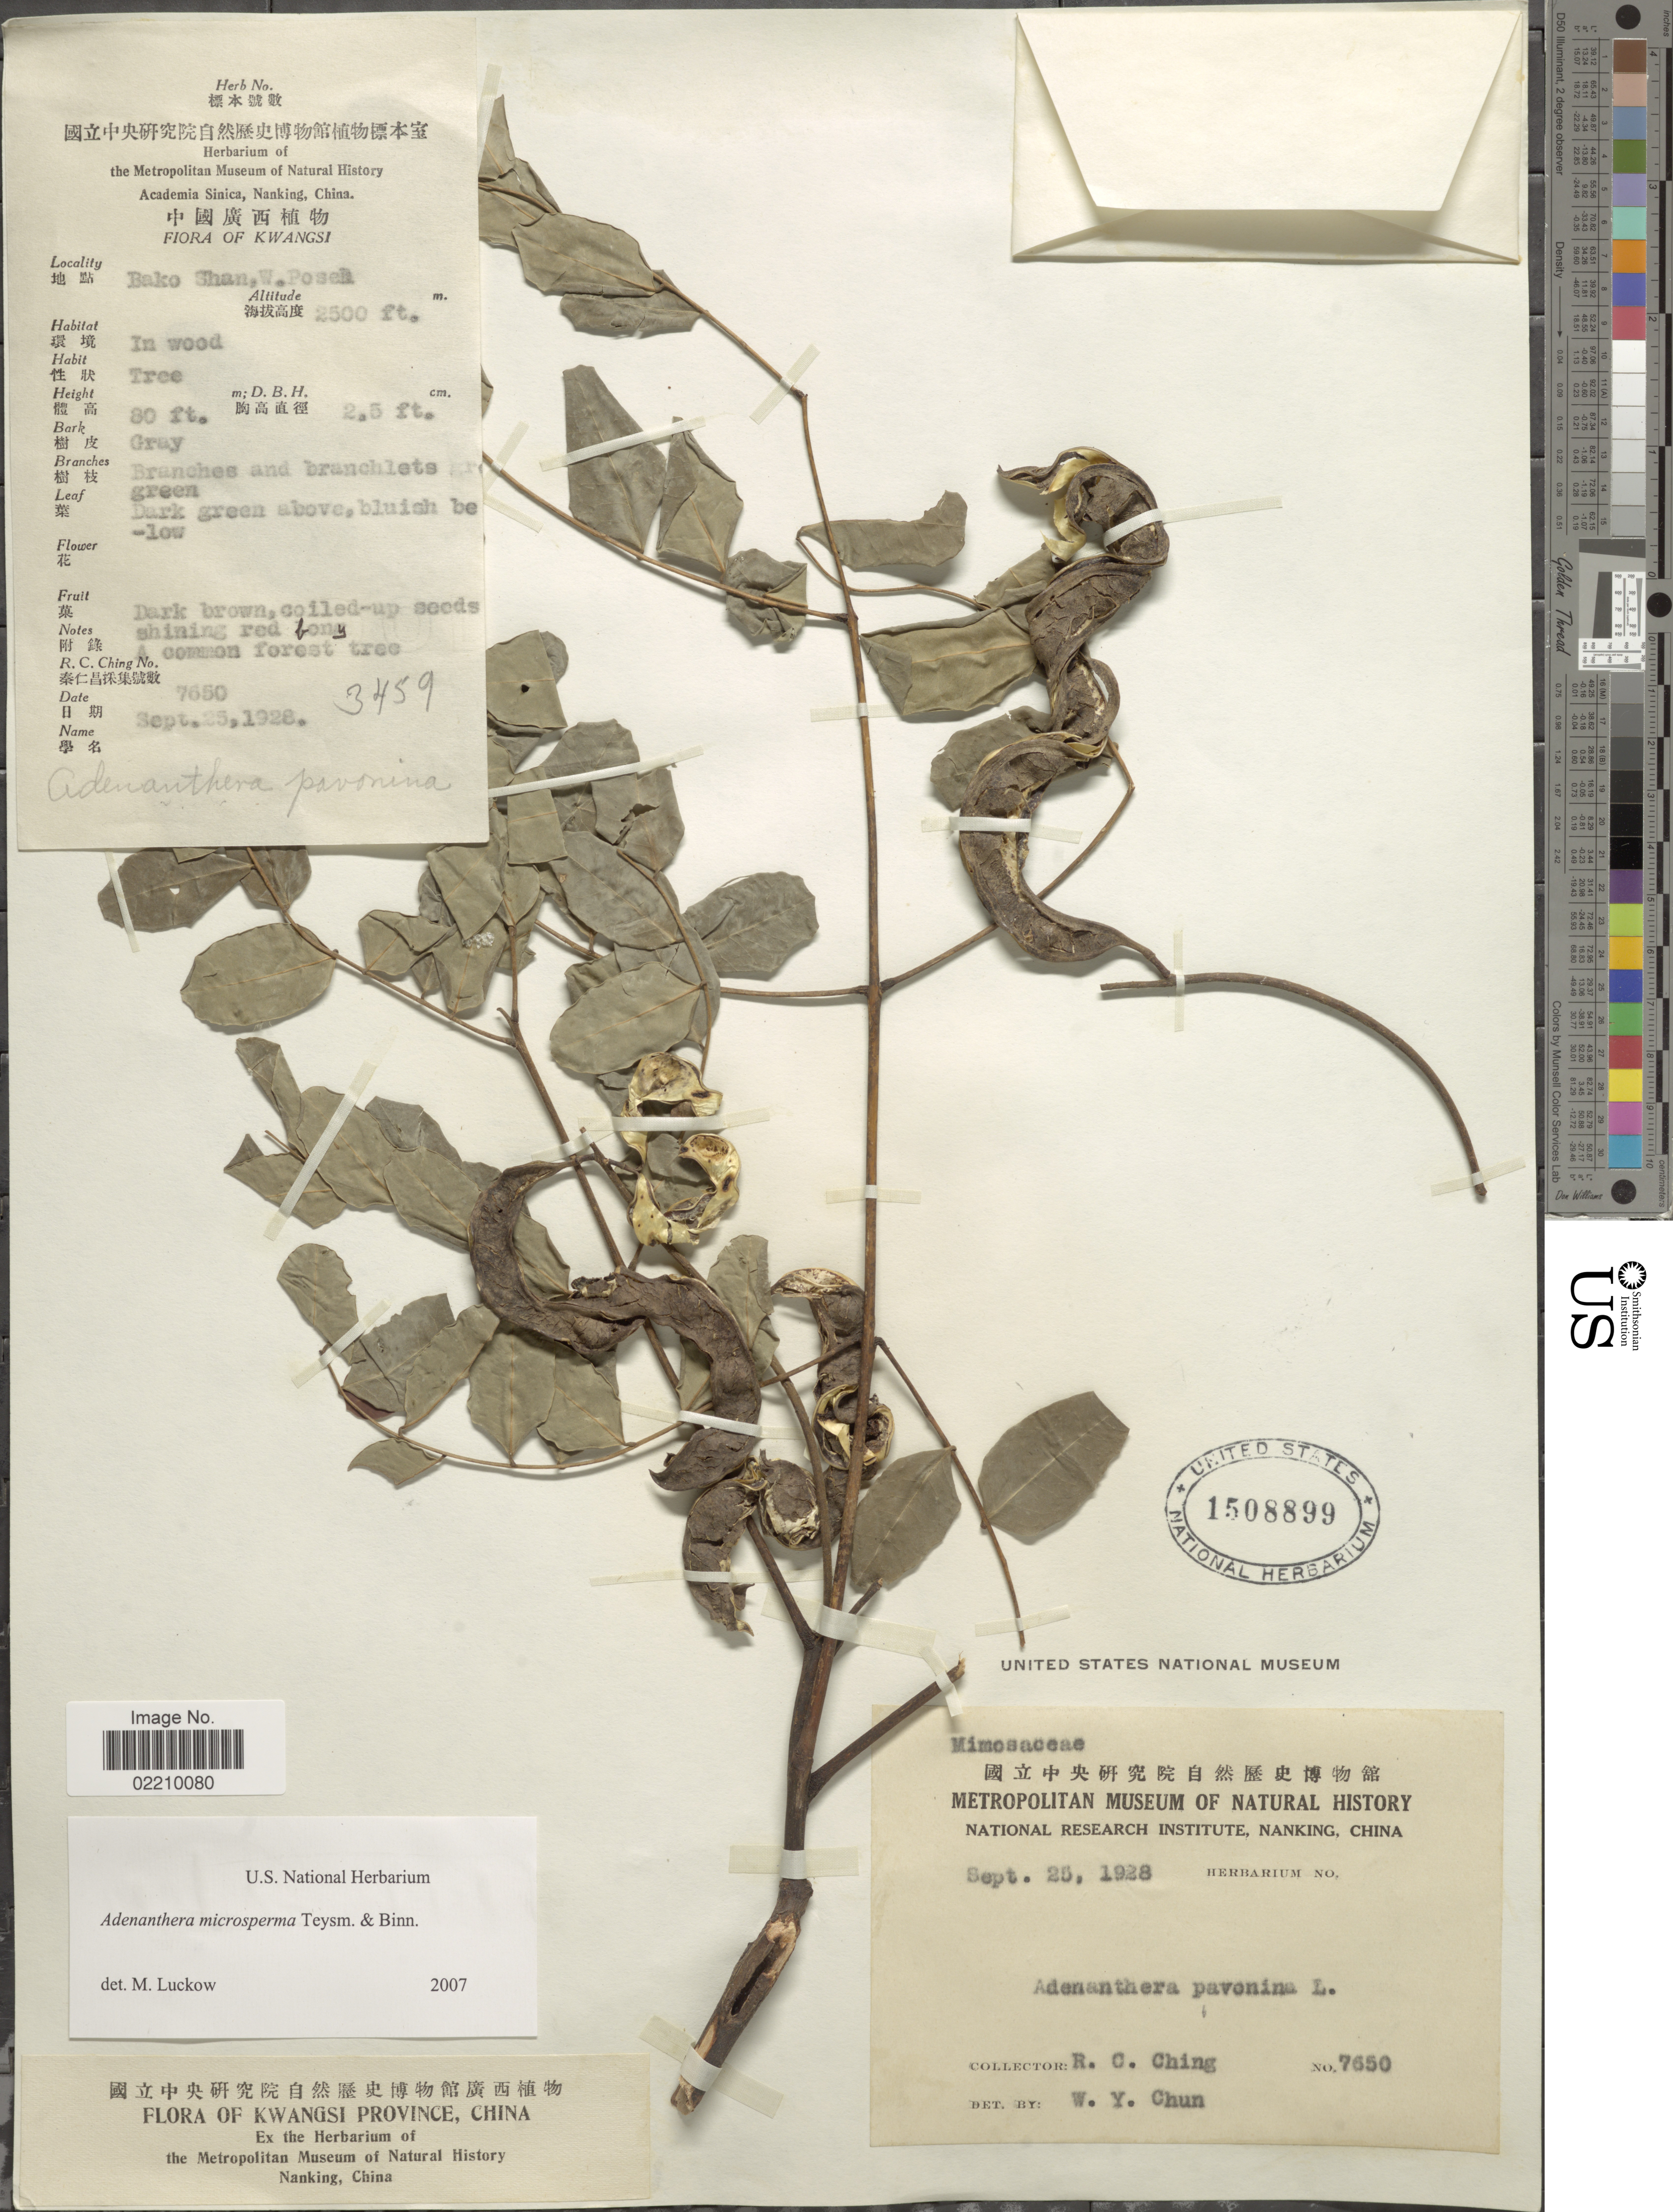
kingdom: Plantae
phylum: Tracheophyta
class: Magnoliopsida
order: Fabales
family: Fabaceae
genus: Adenanthera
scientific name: Adenanthera microsperma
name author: Teysm. & Binn.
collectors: R. C. Ching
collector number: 7650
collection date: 1918-09-25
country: China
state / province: Guangxi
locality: Kwangsi, Bako Shan, W. Posch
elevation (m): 762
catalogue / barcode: US 1508899